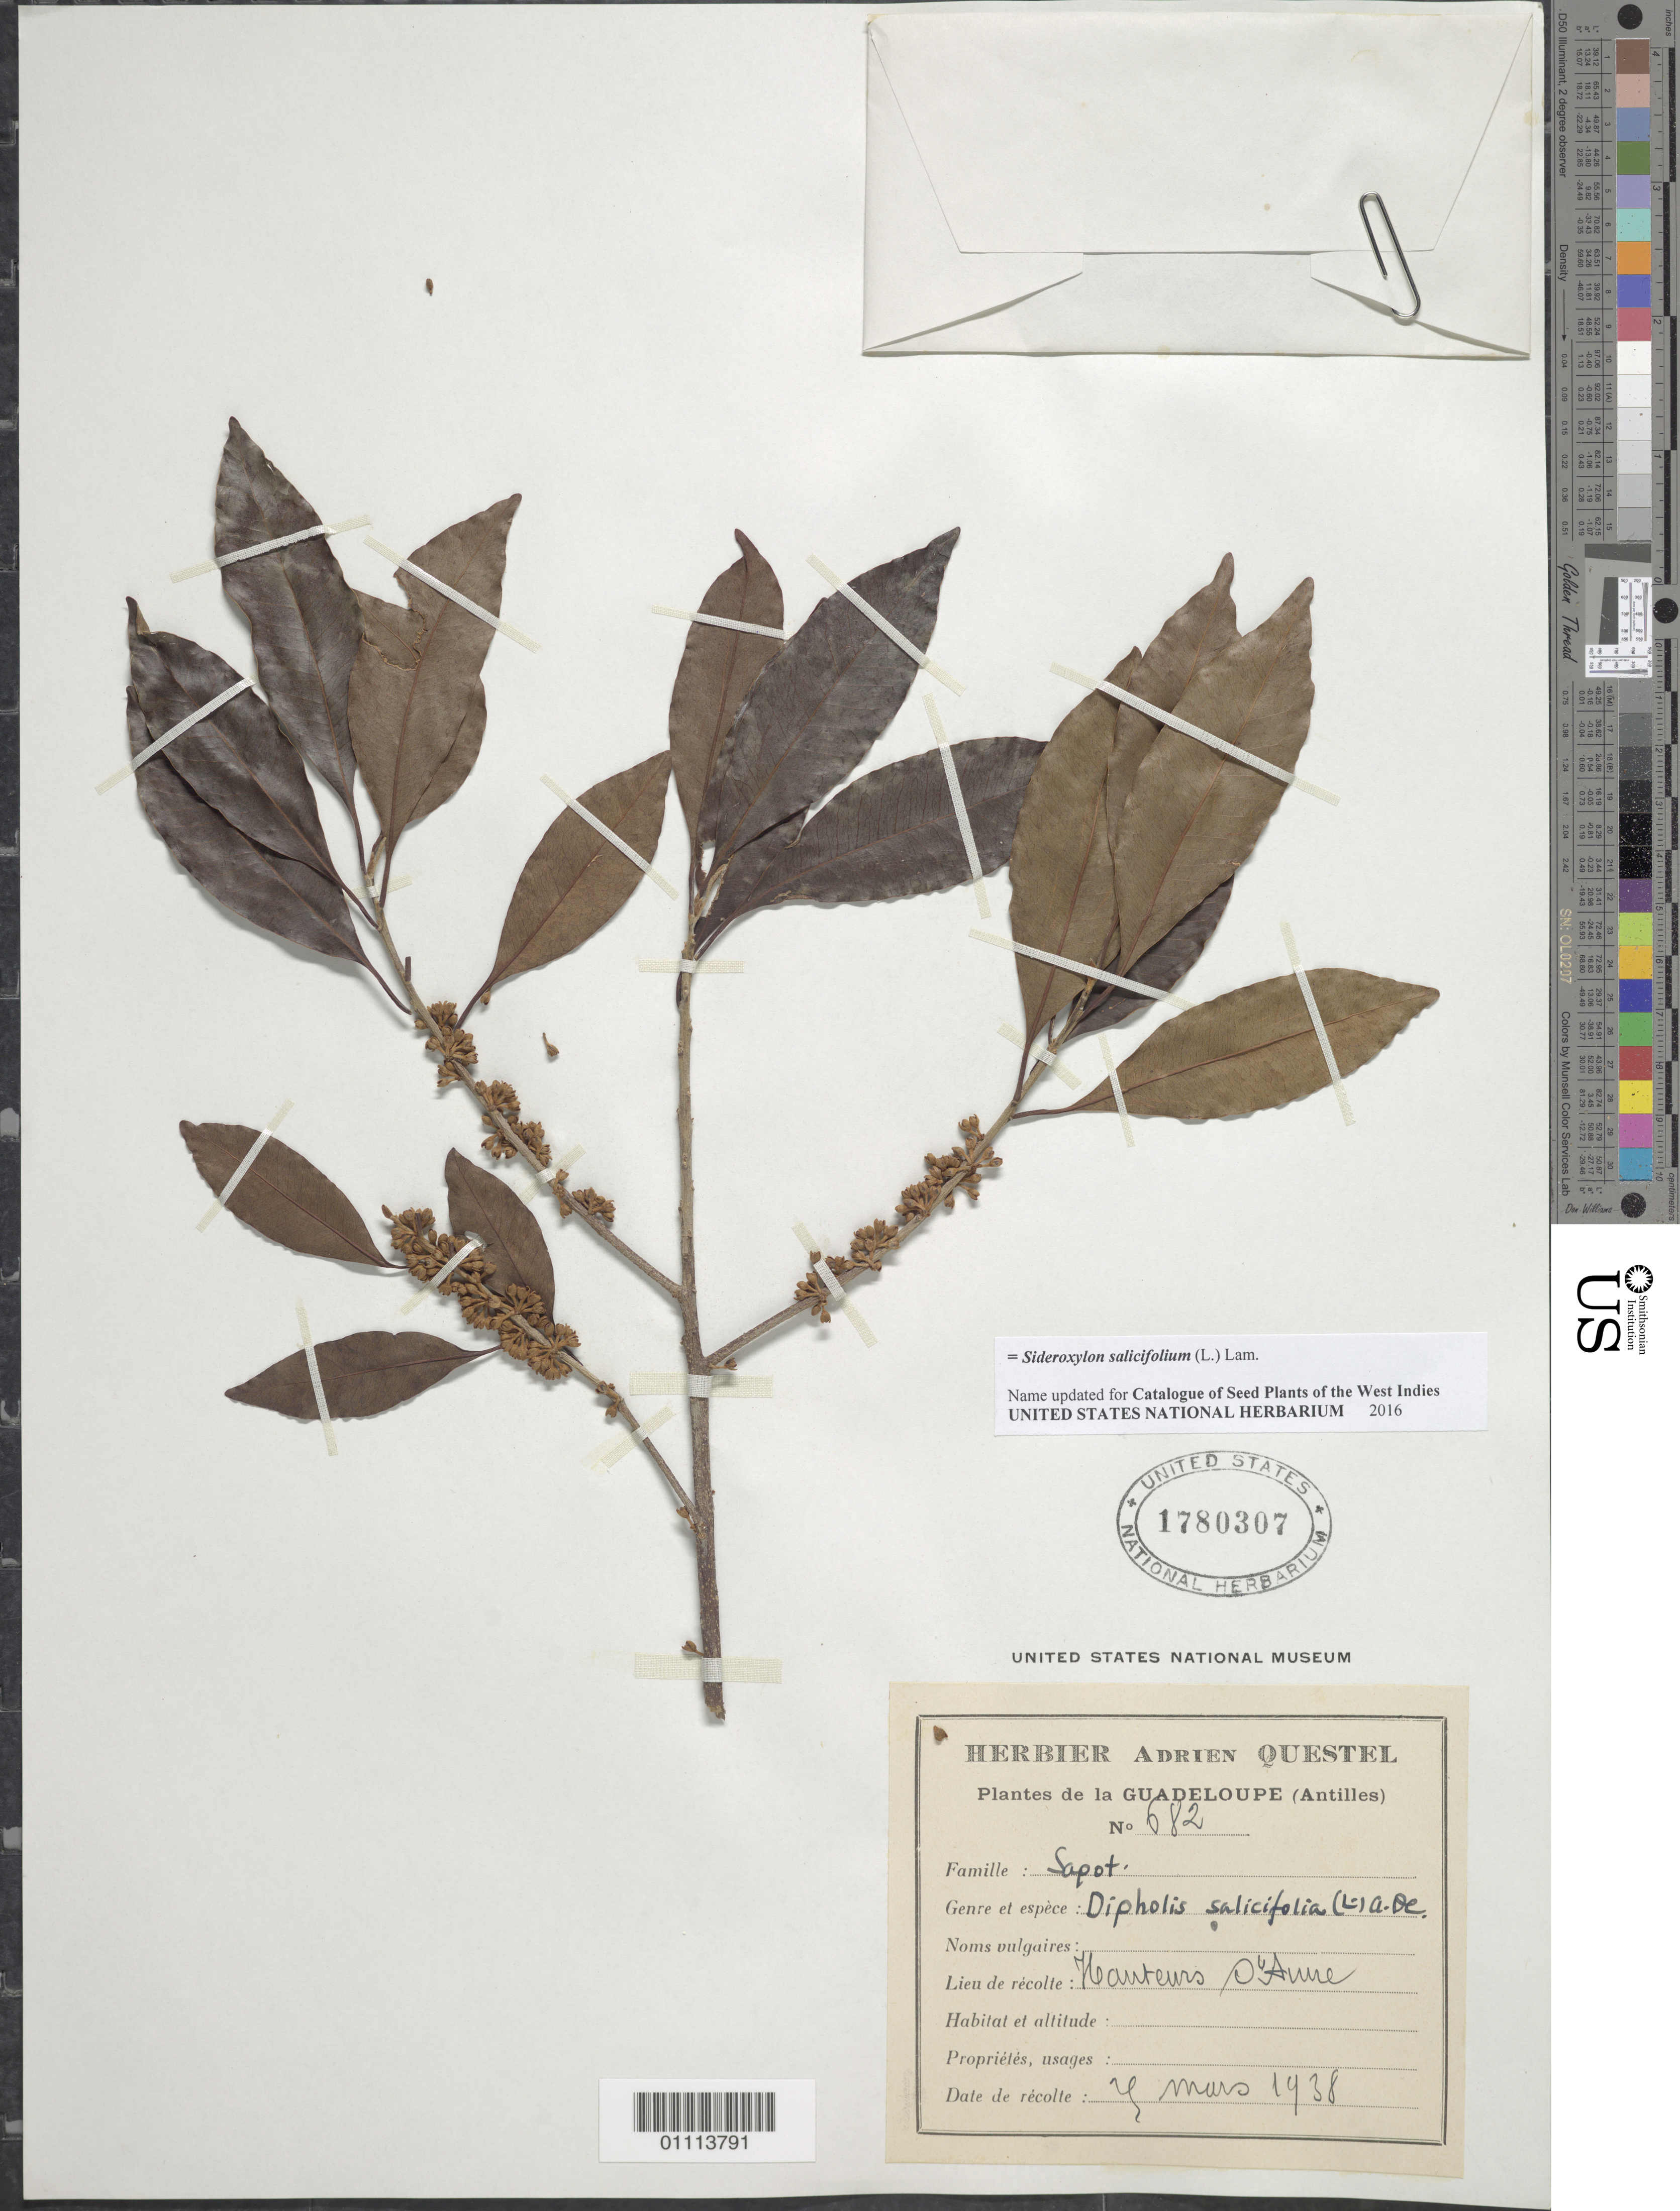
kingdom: Plantae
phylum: Tracheophyta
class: Magnoliopsida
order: Ericales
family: Sapotaceae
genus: Dipholis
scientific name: Dipholis salicifolia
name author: (L.) A. DC.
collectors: A. Questel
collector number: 682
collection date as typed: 04 Mar 1938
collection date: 1938-03-04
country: Guadeloupe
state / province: St. Anne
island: Basse Terre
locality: Hauteurs St. Anne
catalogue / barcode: US 1780307